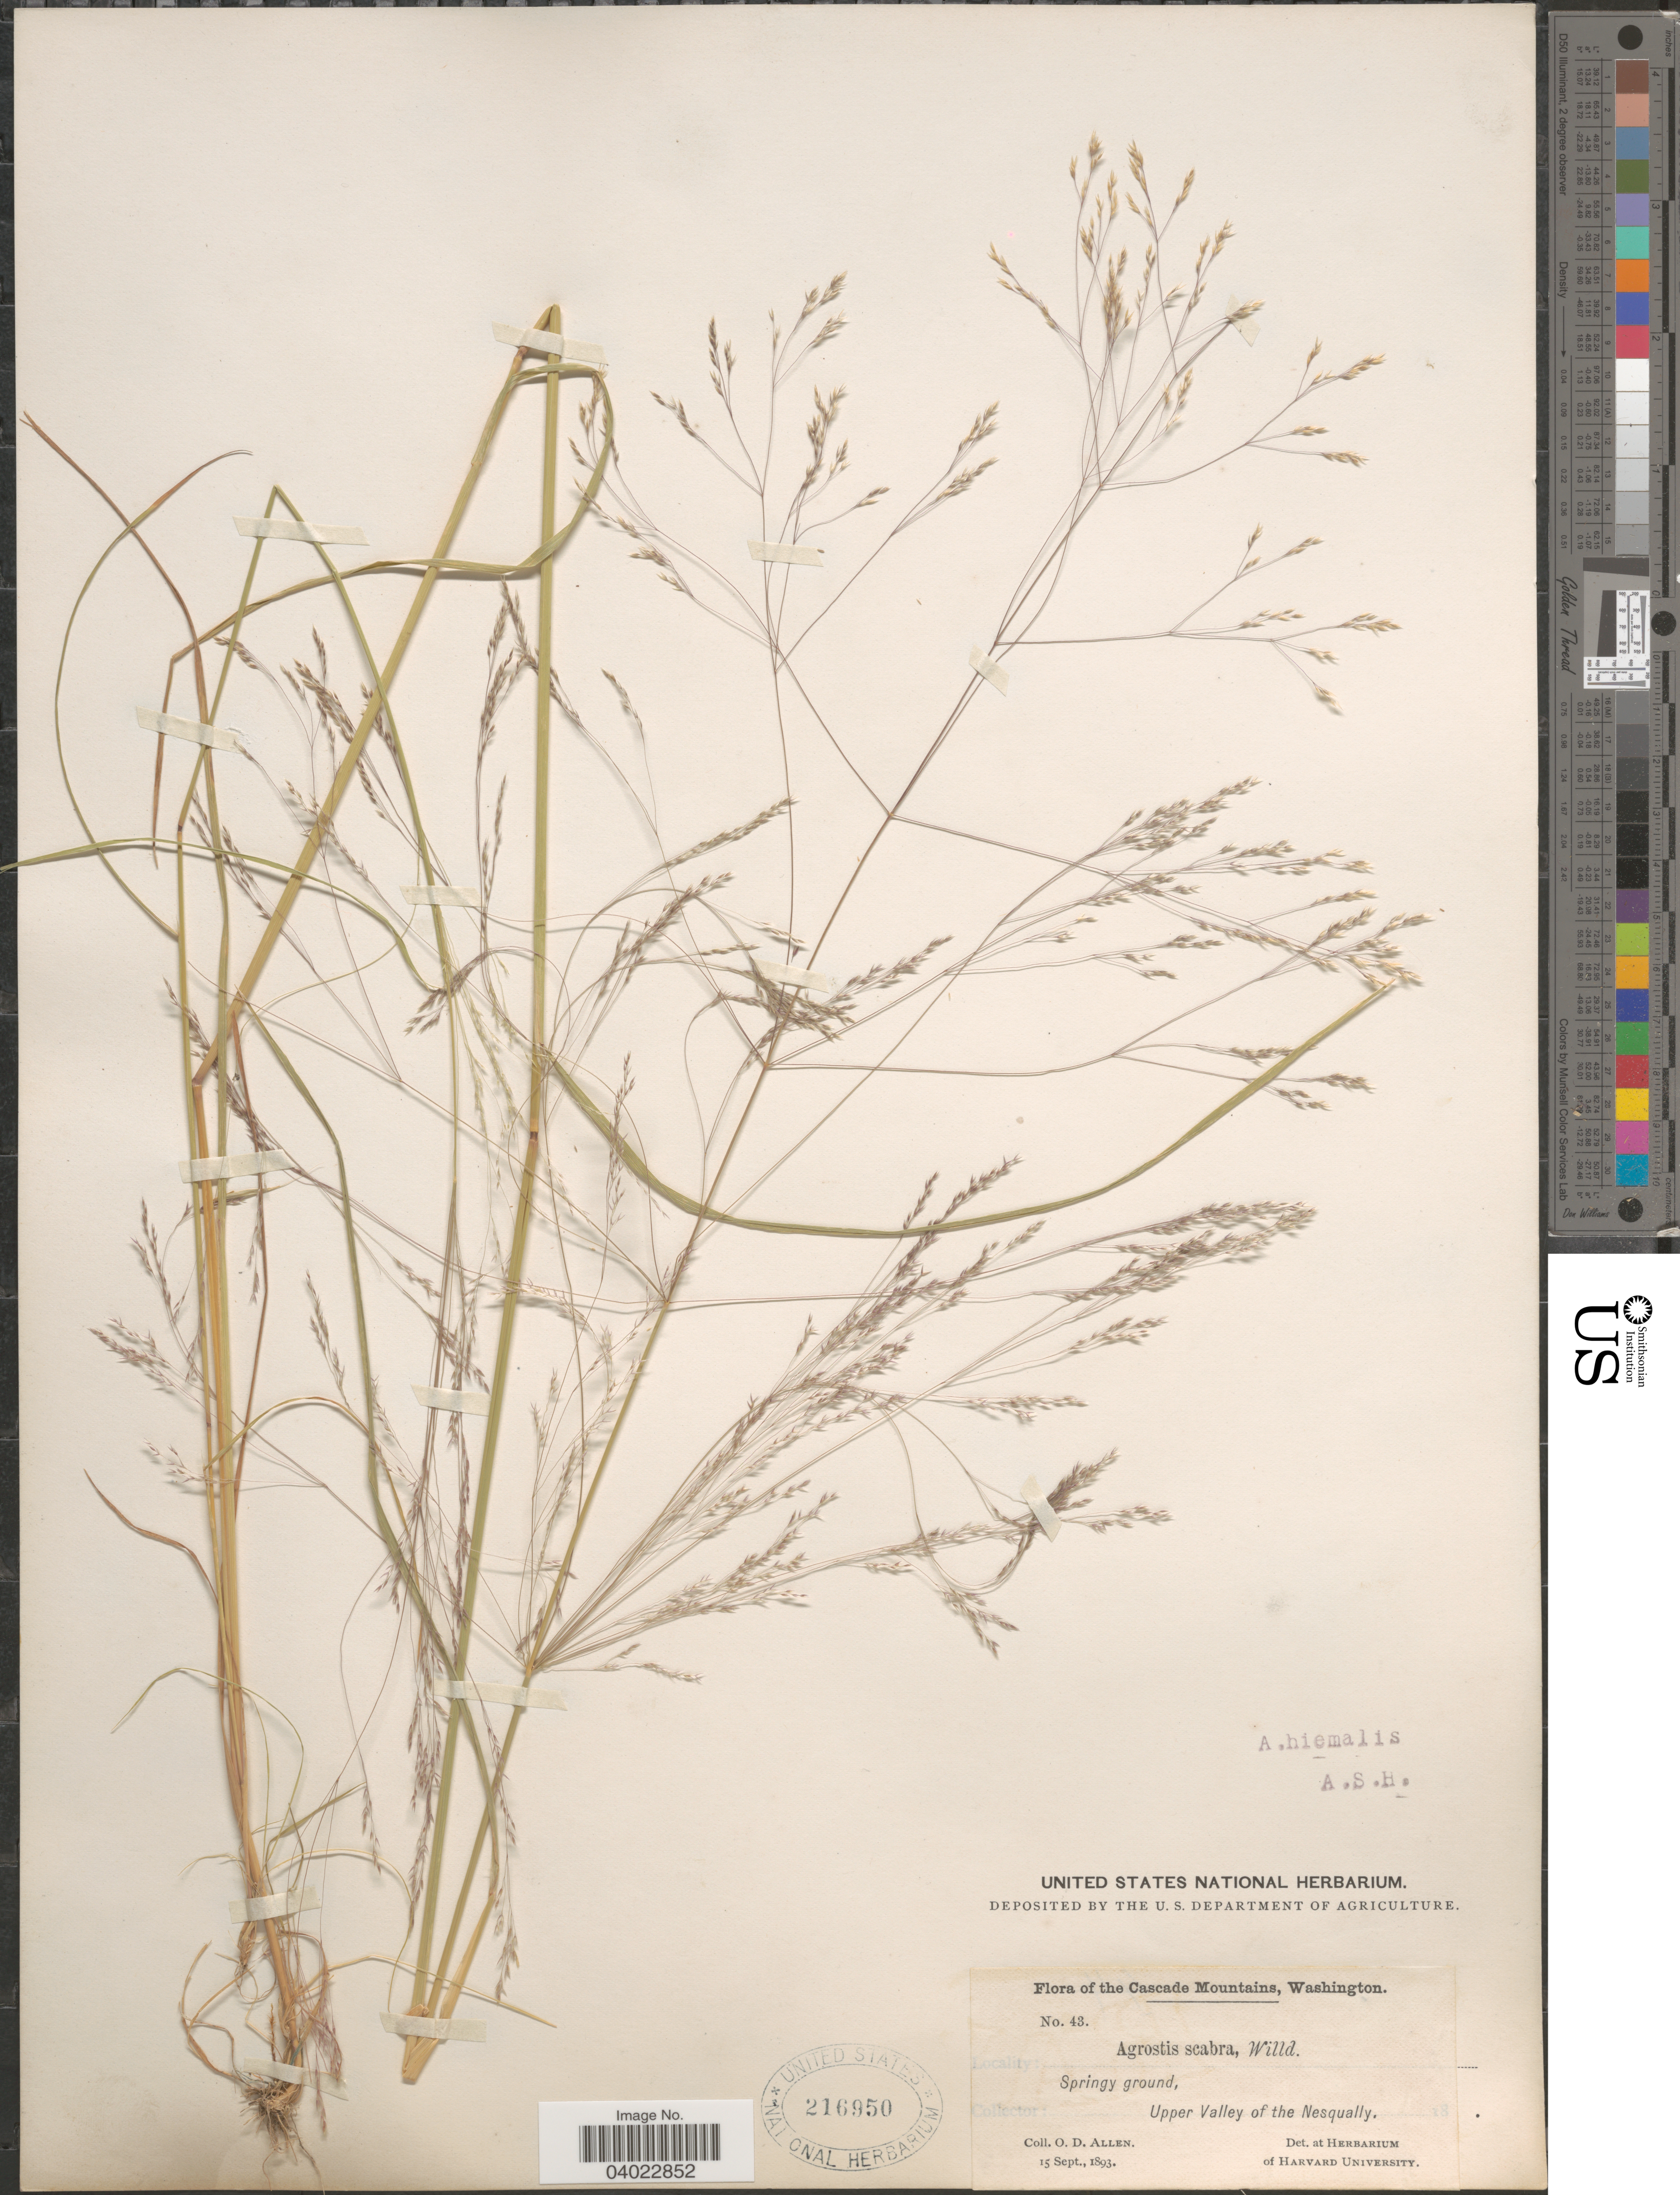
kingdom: Plantae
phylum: Tracheophyta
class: Liliopsida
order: Poales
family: Poaceae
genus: Agrostis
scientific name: Agrostis scabra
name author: Willd.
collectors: O. D. Allen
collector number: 43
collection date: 1893-09-15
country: United States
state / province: Washington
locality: The Cascade Mountains. Upper Valley of the Nesqually.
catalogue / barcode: US 216950